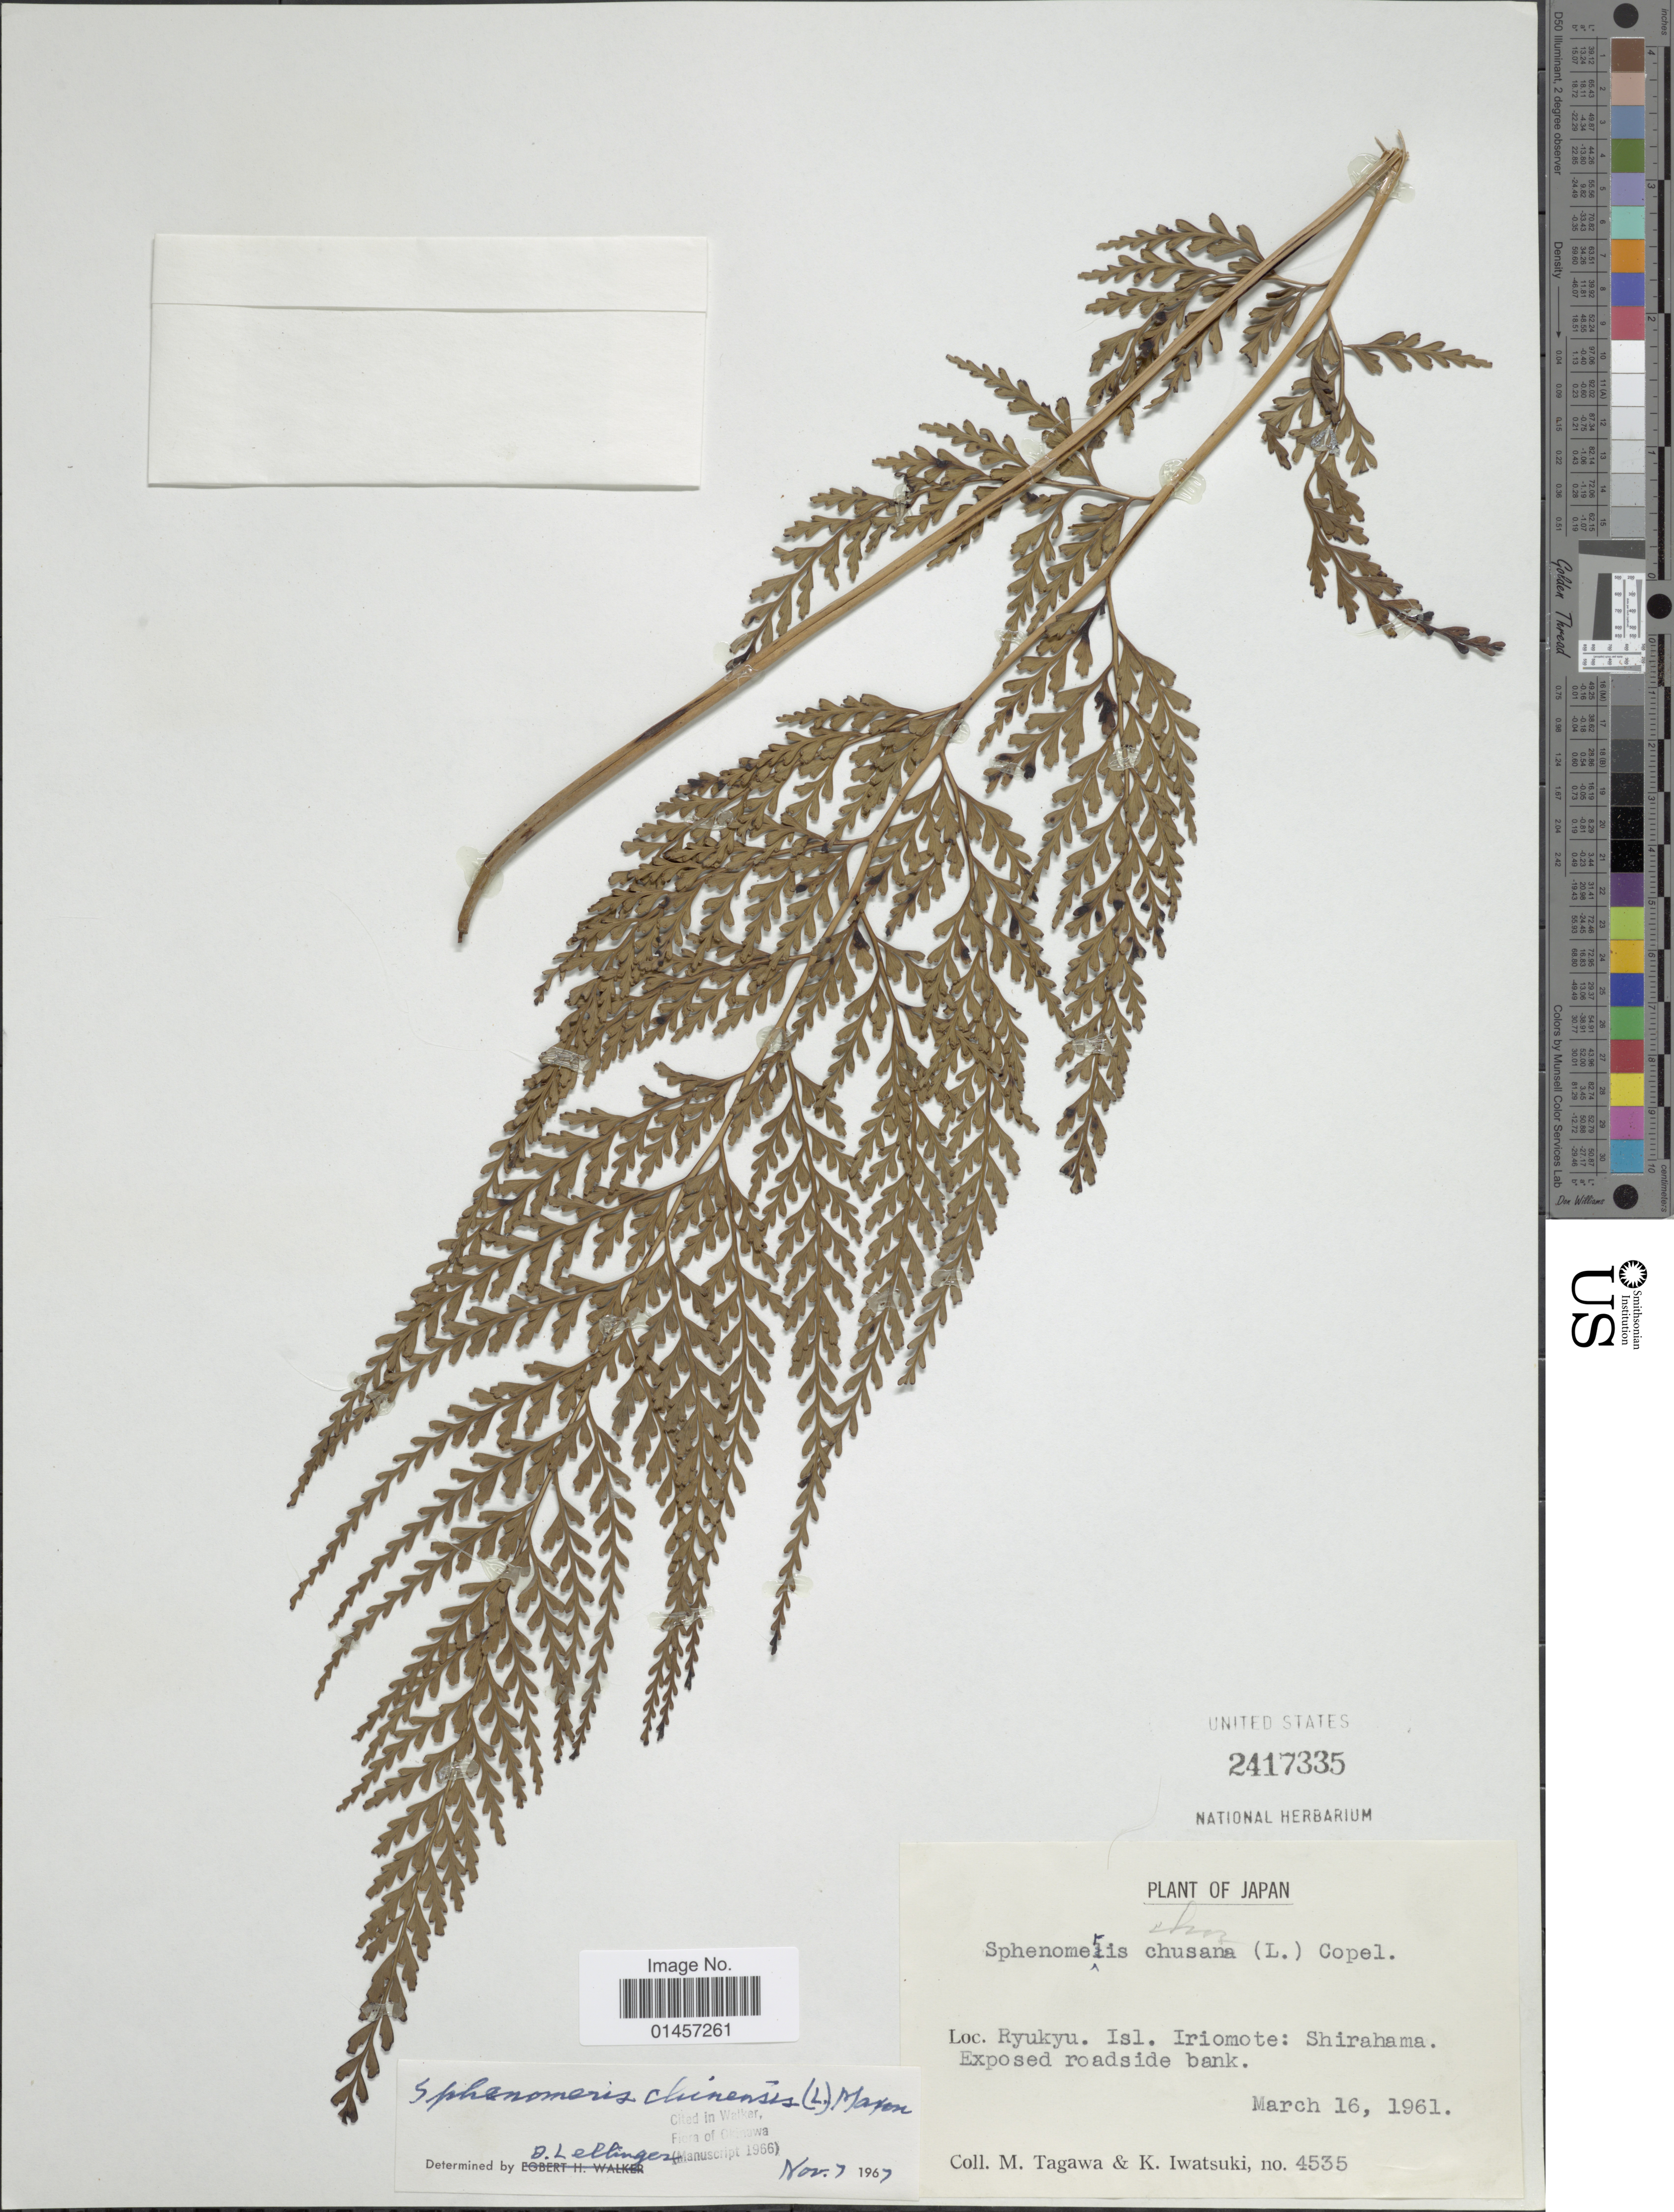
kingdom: Plantae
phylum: Tracheophyta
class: Polypodiopsida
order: Polypodiales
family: Lindsaeaceae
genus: Sphenomeris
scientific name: Sphenomeris chinensis var. chinensis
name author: (L.) Maxon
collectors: M. Tagawa & K. Iwatsuki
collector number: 4535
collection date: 1961-03-16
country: Japan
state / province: Okinawa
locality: Ryukyu Isl. Iriomoto: Shirahama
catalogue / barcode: US 2417335